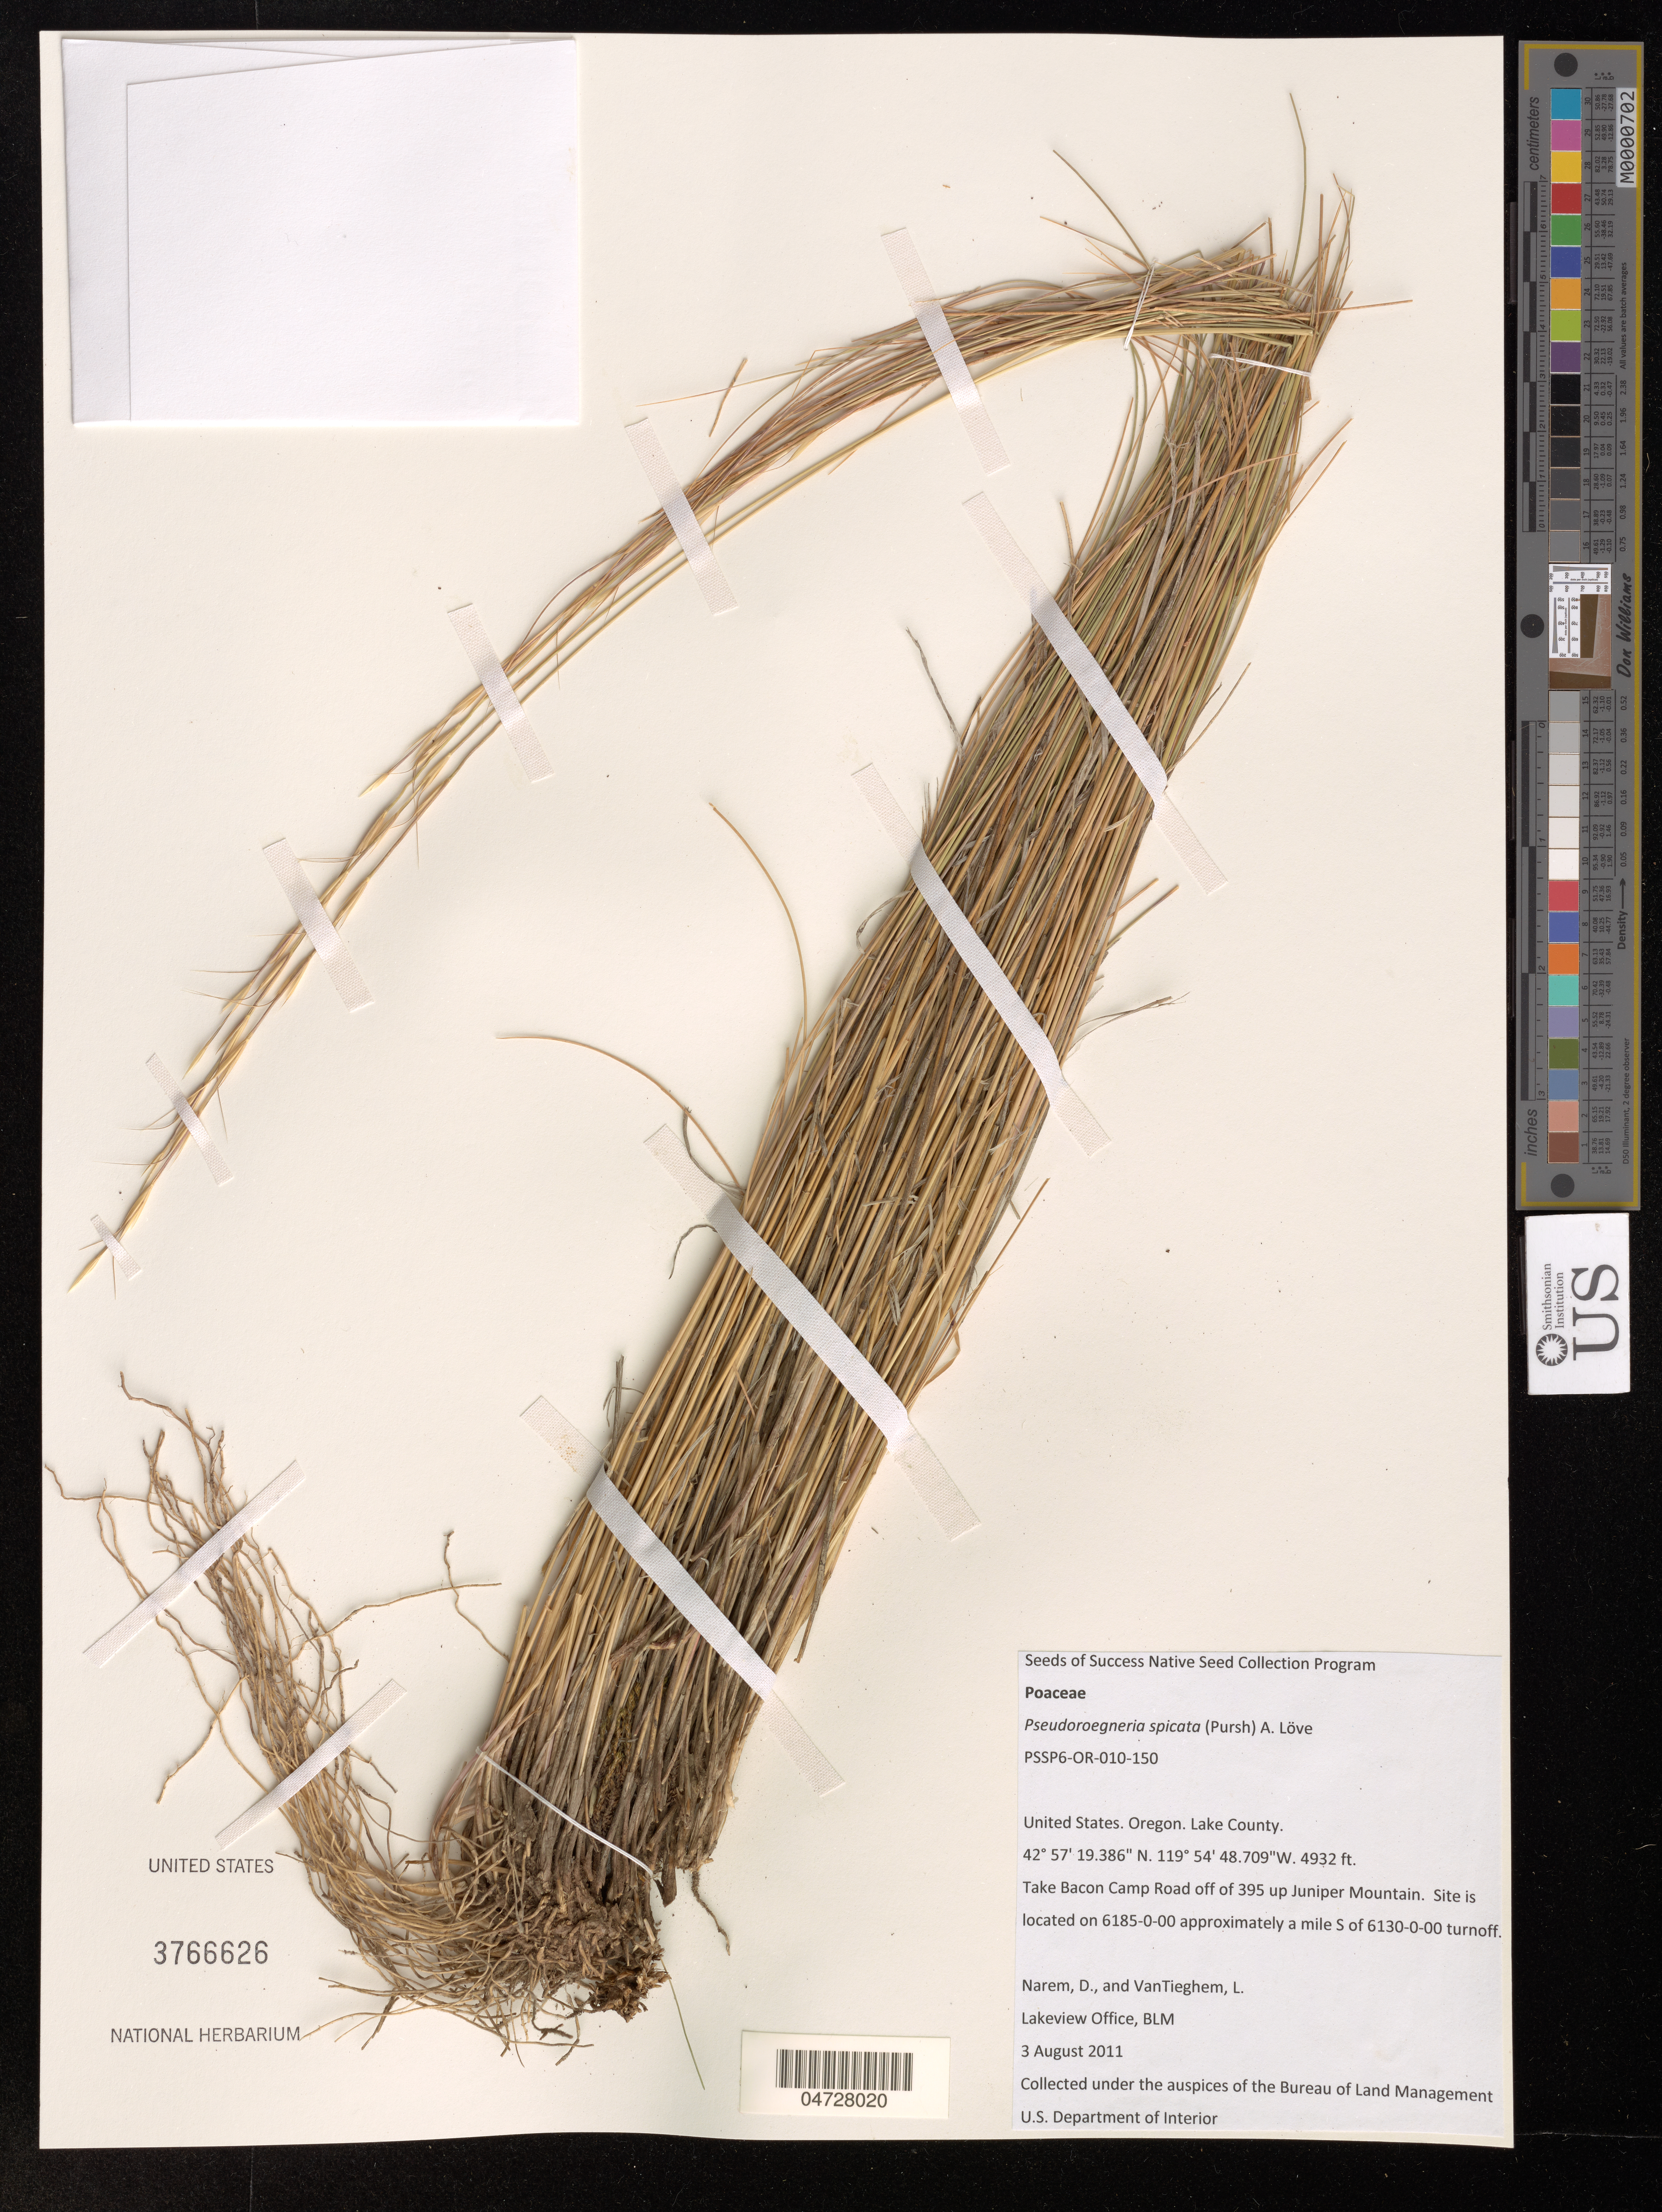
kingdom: Plantae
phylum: Tracheophyta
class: Liliopsida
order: Poales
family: Poaceae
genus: Pseudoroegneria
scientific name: Pseudoroegneria spicata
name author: (Pursh) Á. Löve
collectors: D. Narem & L. VanTieghem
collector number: PSSP6-OR-010-150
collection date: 2011-08-03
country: United States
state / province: Oregon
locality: Lake County. Take Bacon Camp Road off of 395 up Juniper Mountain. Site is located on 6185-0-00 approximately a mile S of 6130-0-00 turnoff.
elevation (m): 1503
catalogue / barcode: US 3766626